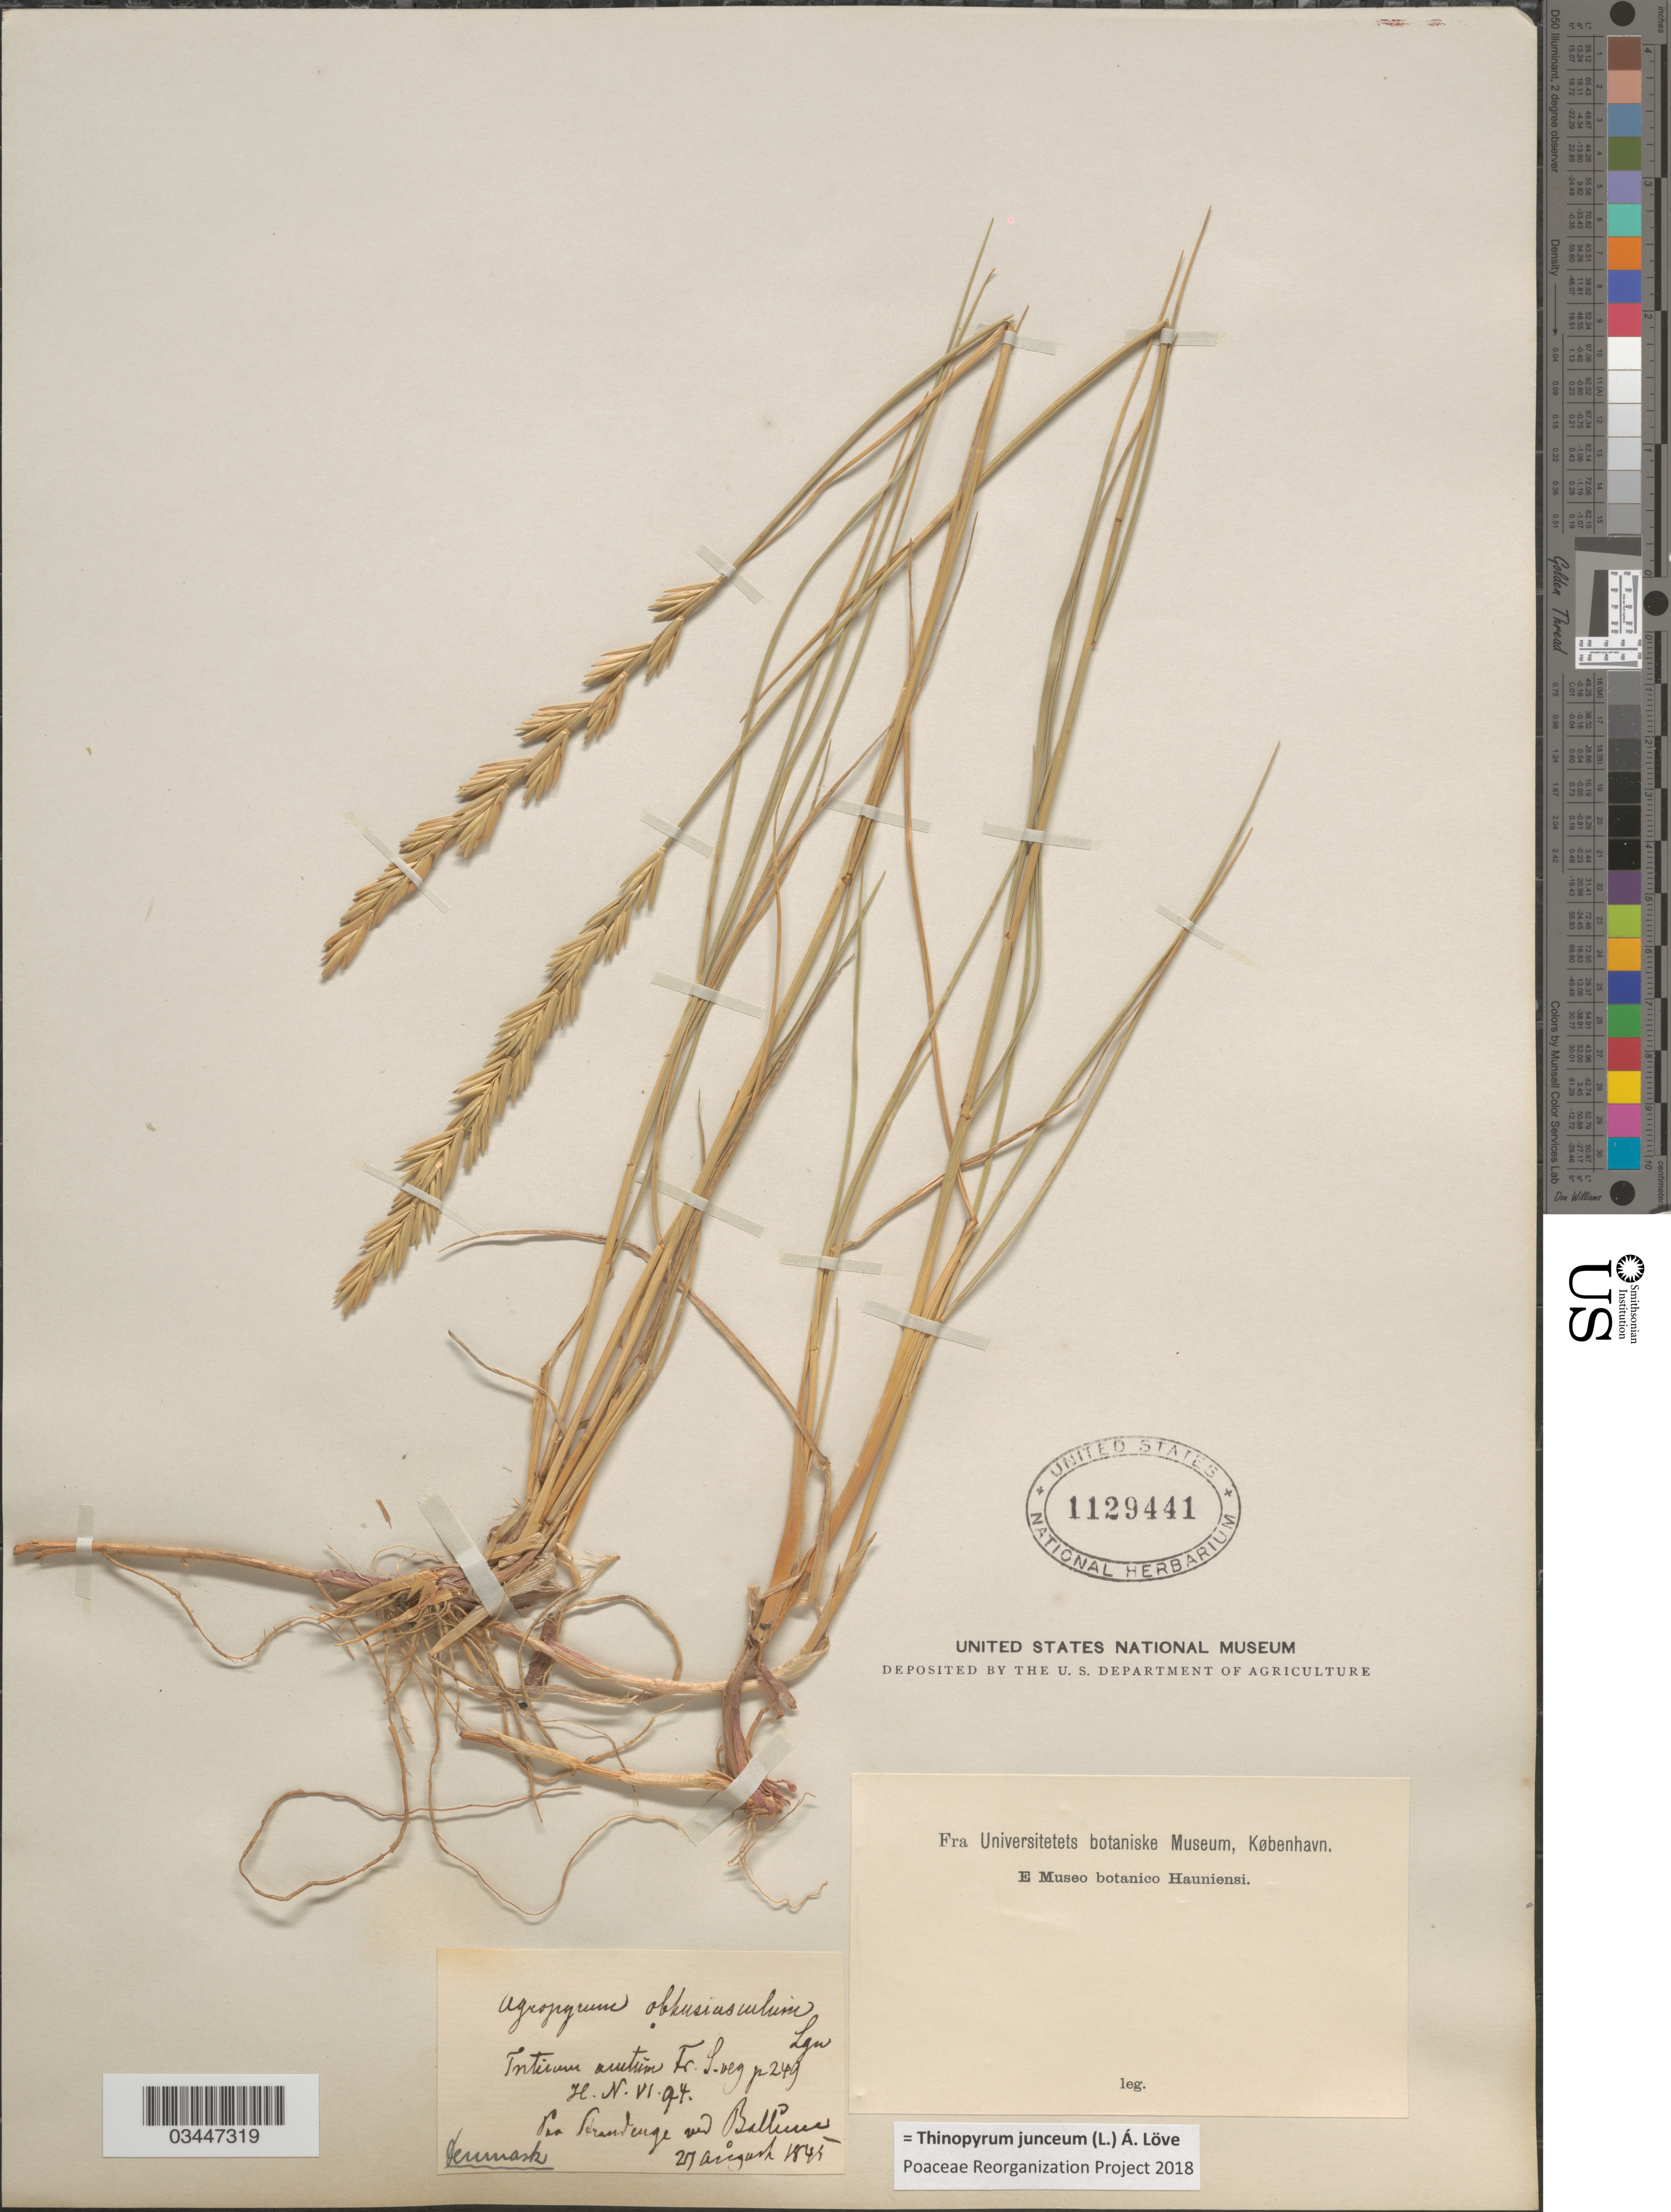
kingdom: Plantae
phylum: Tracheophyta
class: Liliopsida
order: Poales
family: Poaceae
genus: Thinopyrum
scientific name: Thinopyrum junceum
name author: (L.) Á. Löve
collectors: ex Mus. Bot. Hauniense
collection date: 1845-08-27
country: Denmark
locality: Poa Strandenge und Balline.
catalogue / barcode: US 1129441